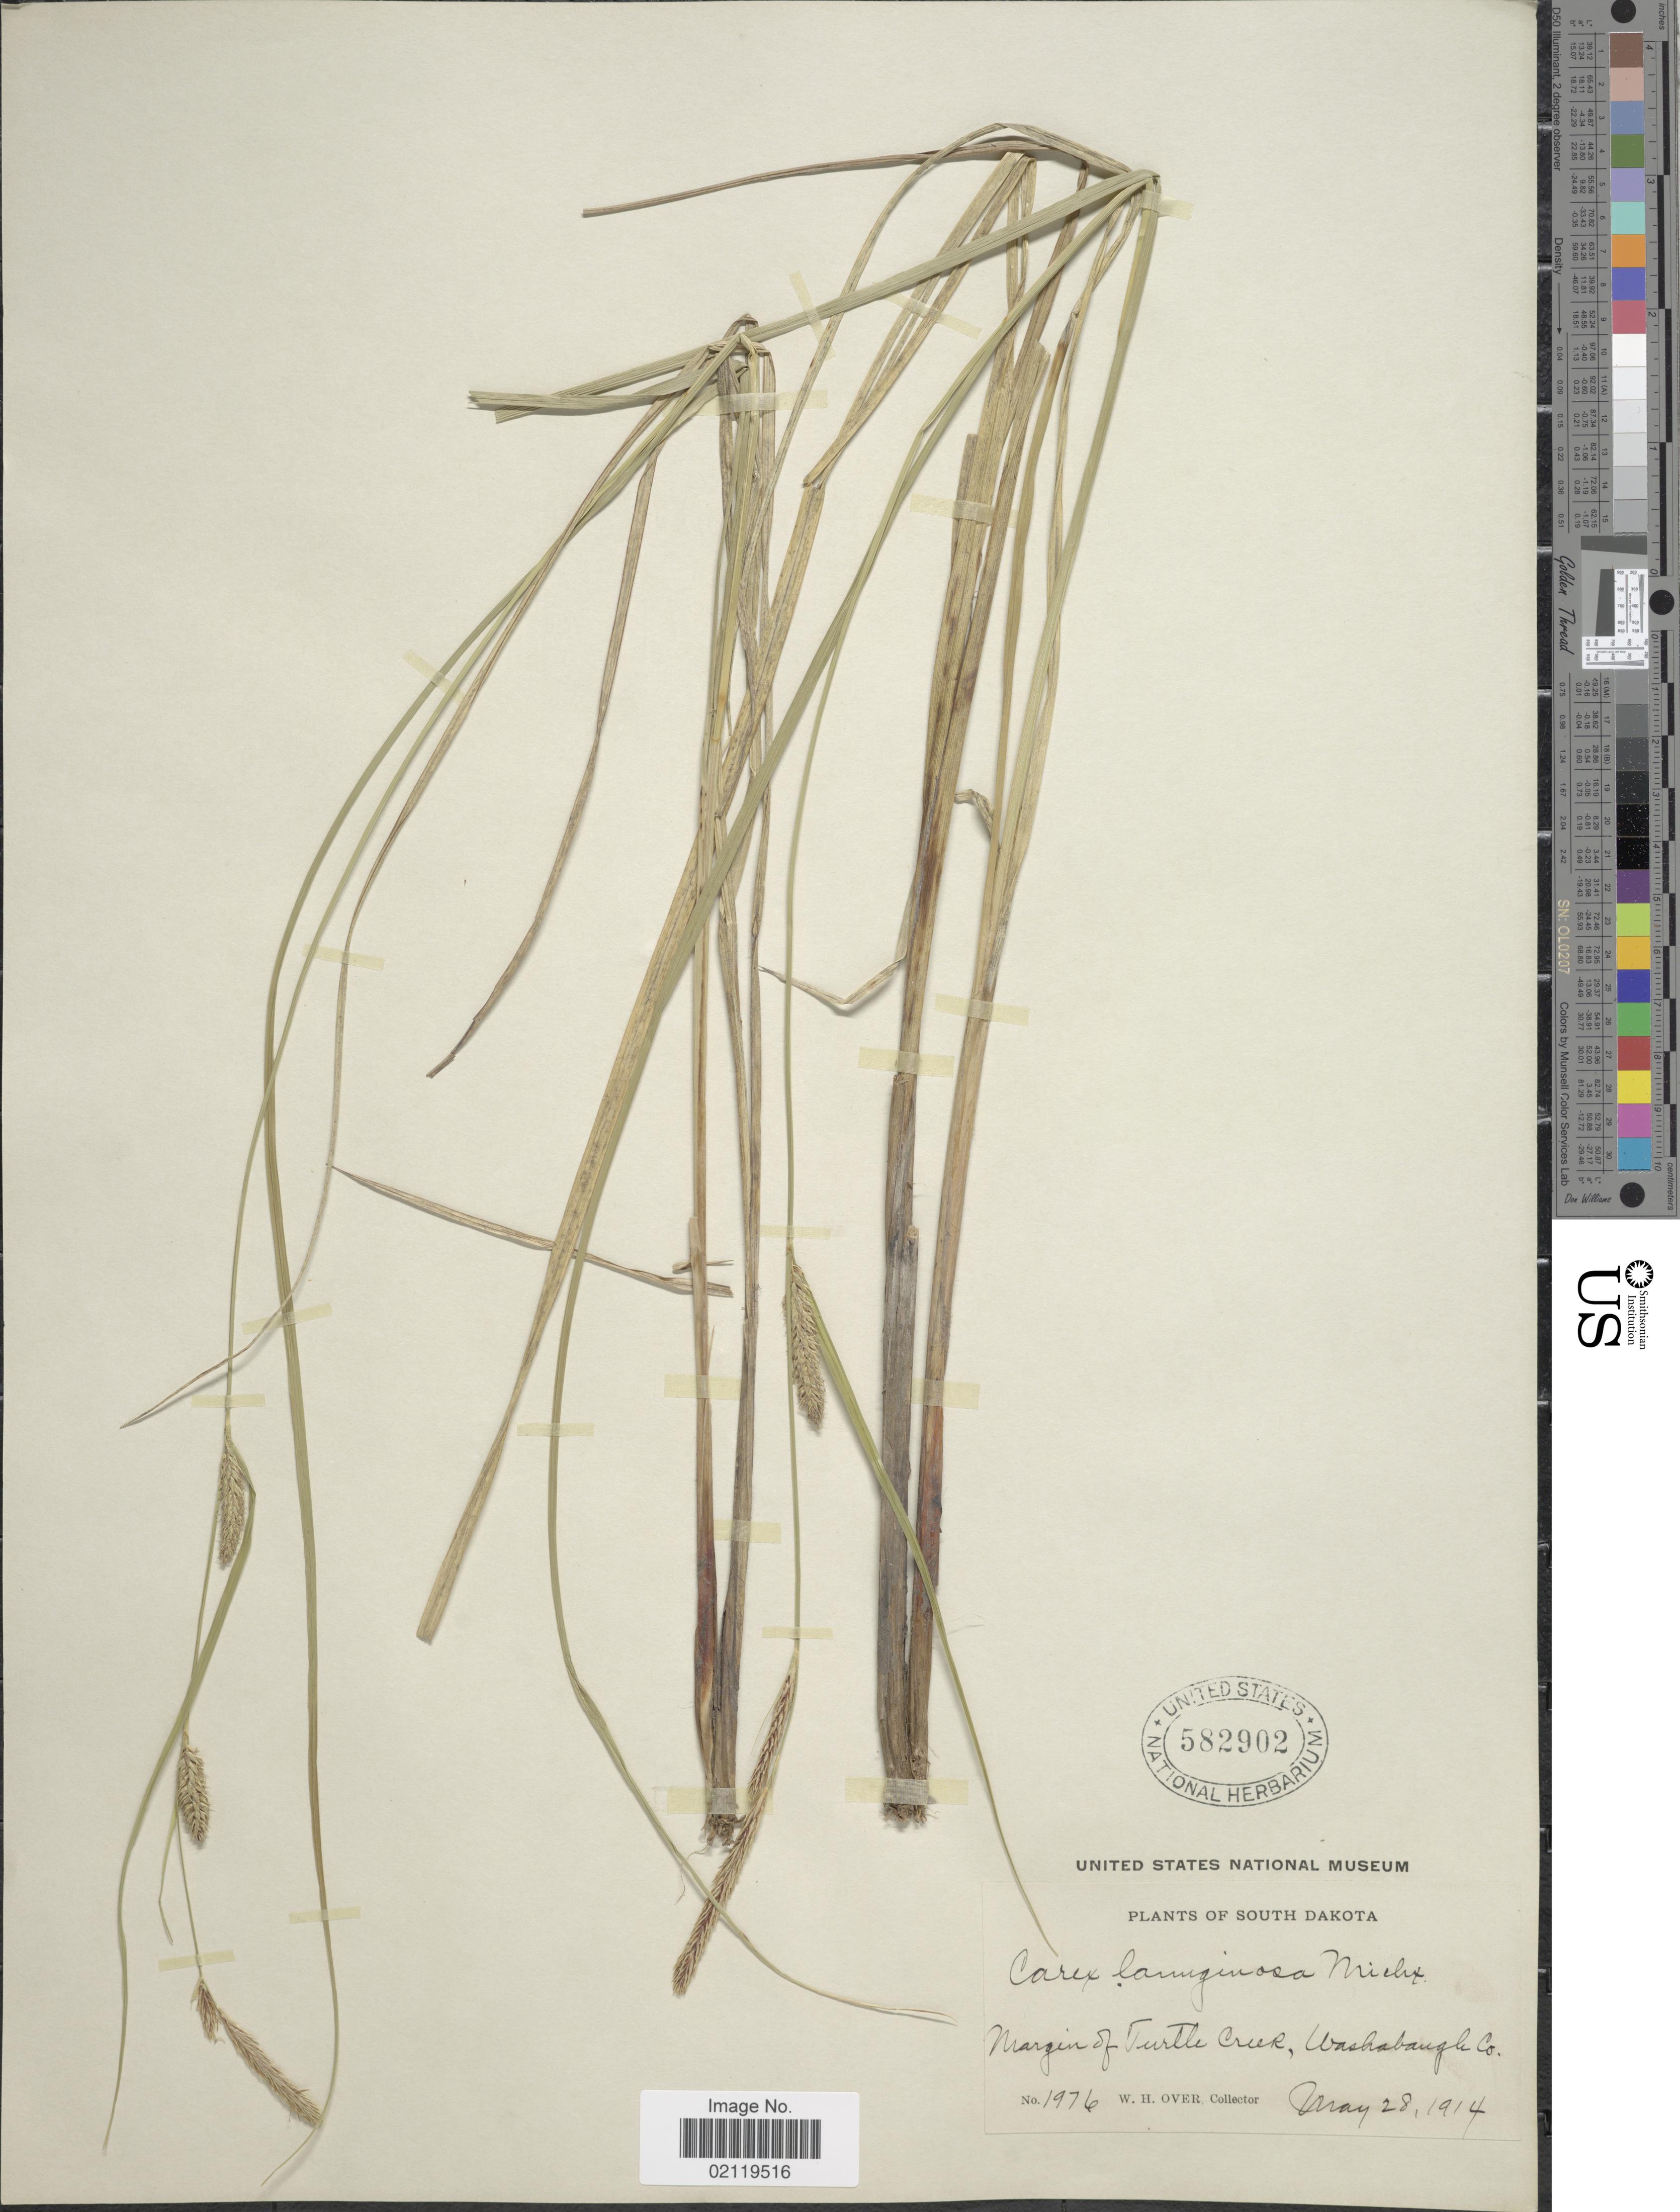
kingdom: Plantae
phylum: Tracheophyta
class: Liliopsida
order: Poales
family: Cyperaceae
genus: Carex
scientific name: Carex pellita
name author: Muhl. ex Willd.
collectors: W. Over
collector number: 1976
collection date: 1914-05-28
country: United States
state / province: South Dakota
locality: Margin of Turtle Creek, Washabaugh Co.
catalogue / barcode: US 582902